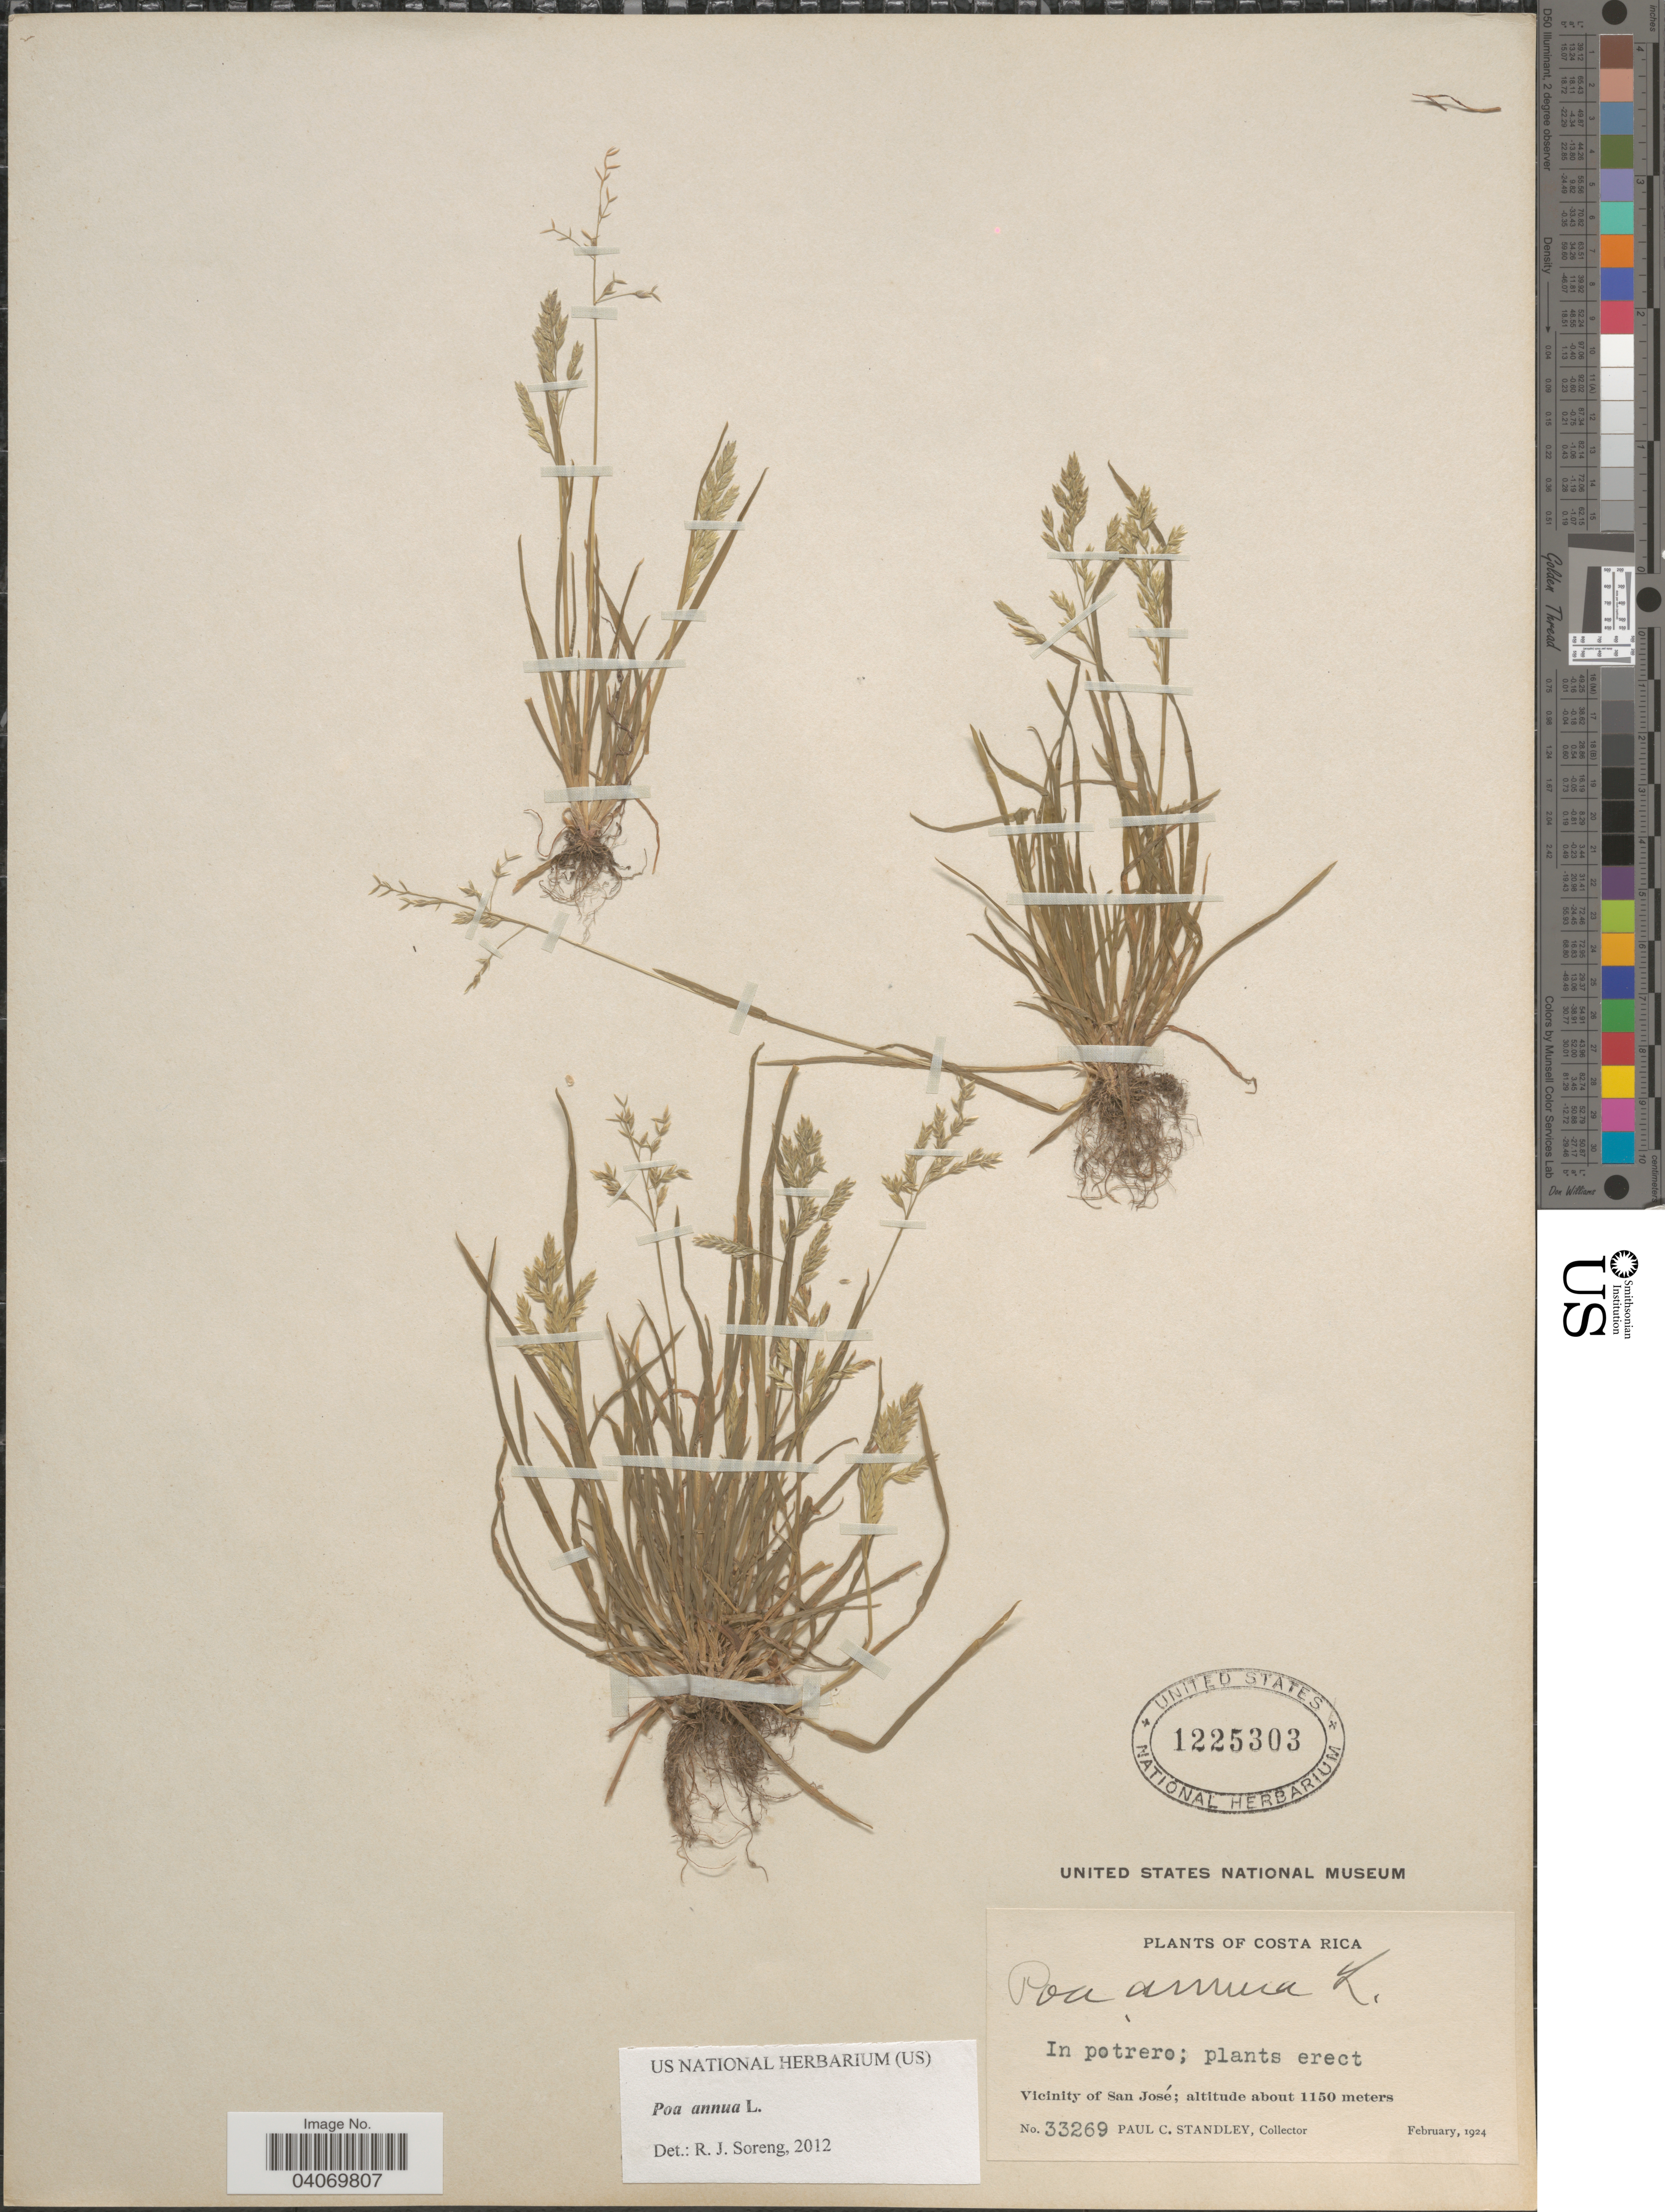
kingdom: Plantae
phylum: Tracheophyta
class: Liliopsida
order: Poales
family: Poaceae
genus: Poa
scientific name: Poa annua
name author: L.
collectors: P. C. Standley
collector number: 33269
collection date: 1924-02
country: Costa Rica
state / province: San José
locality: In potrero. Vicinity of San José.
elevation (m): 1150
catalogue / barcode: US 1225303